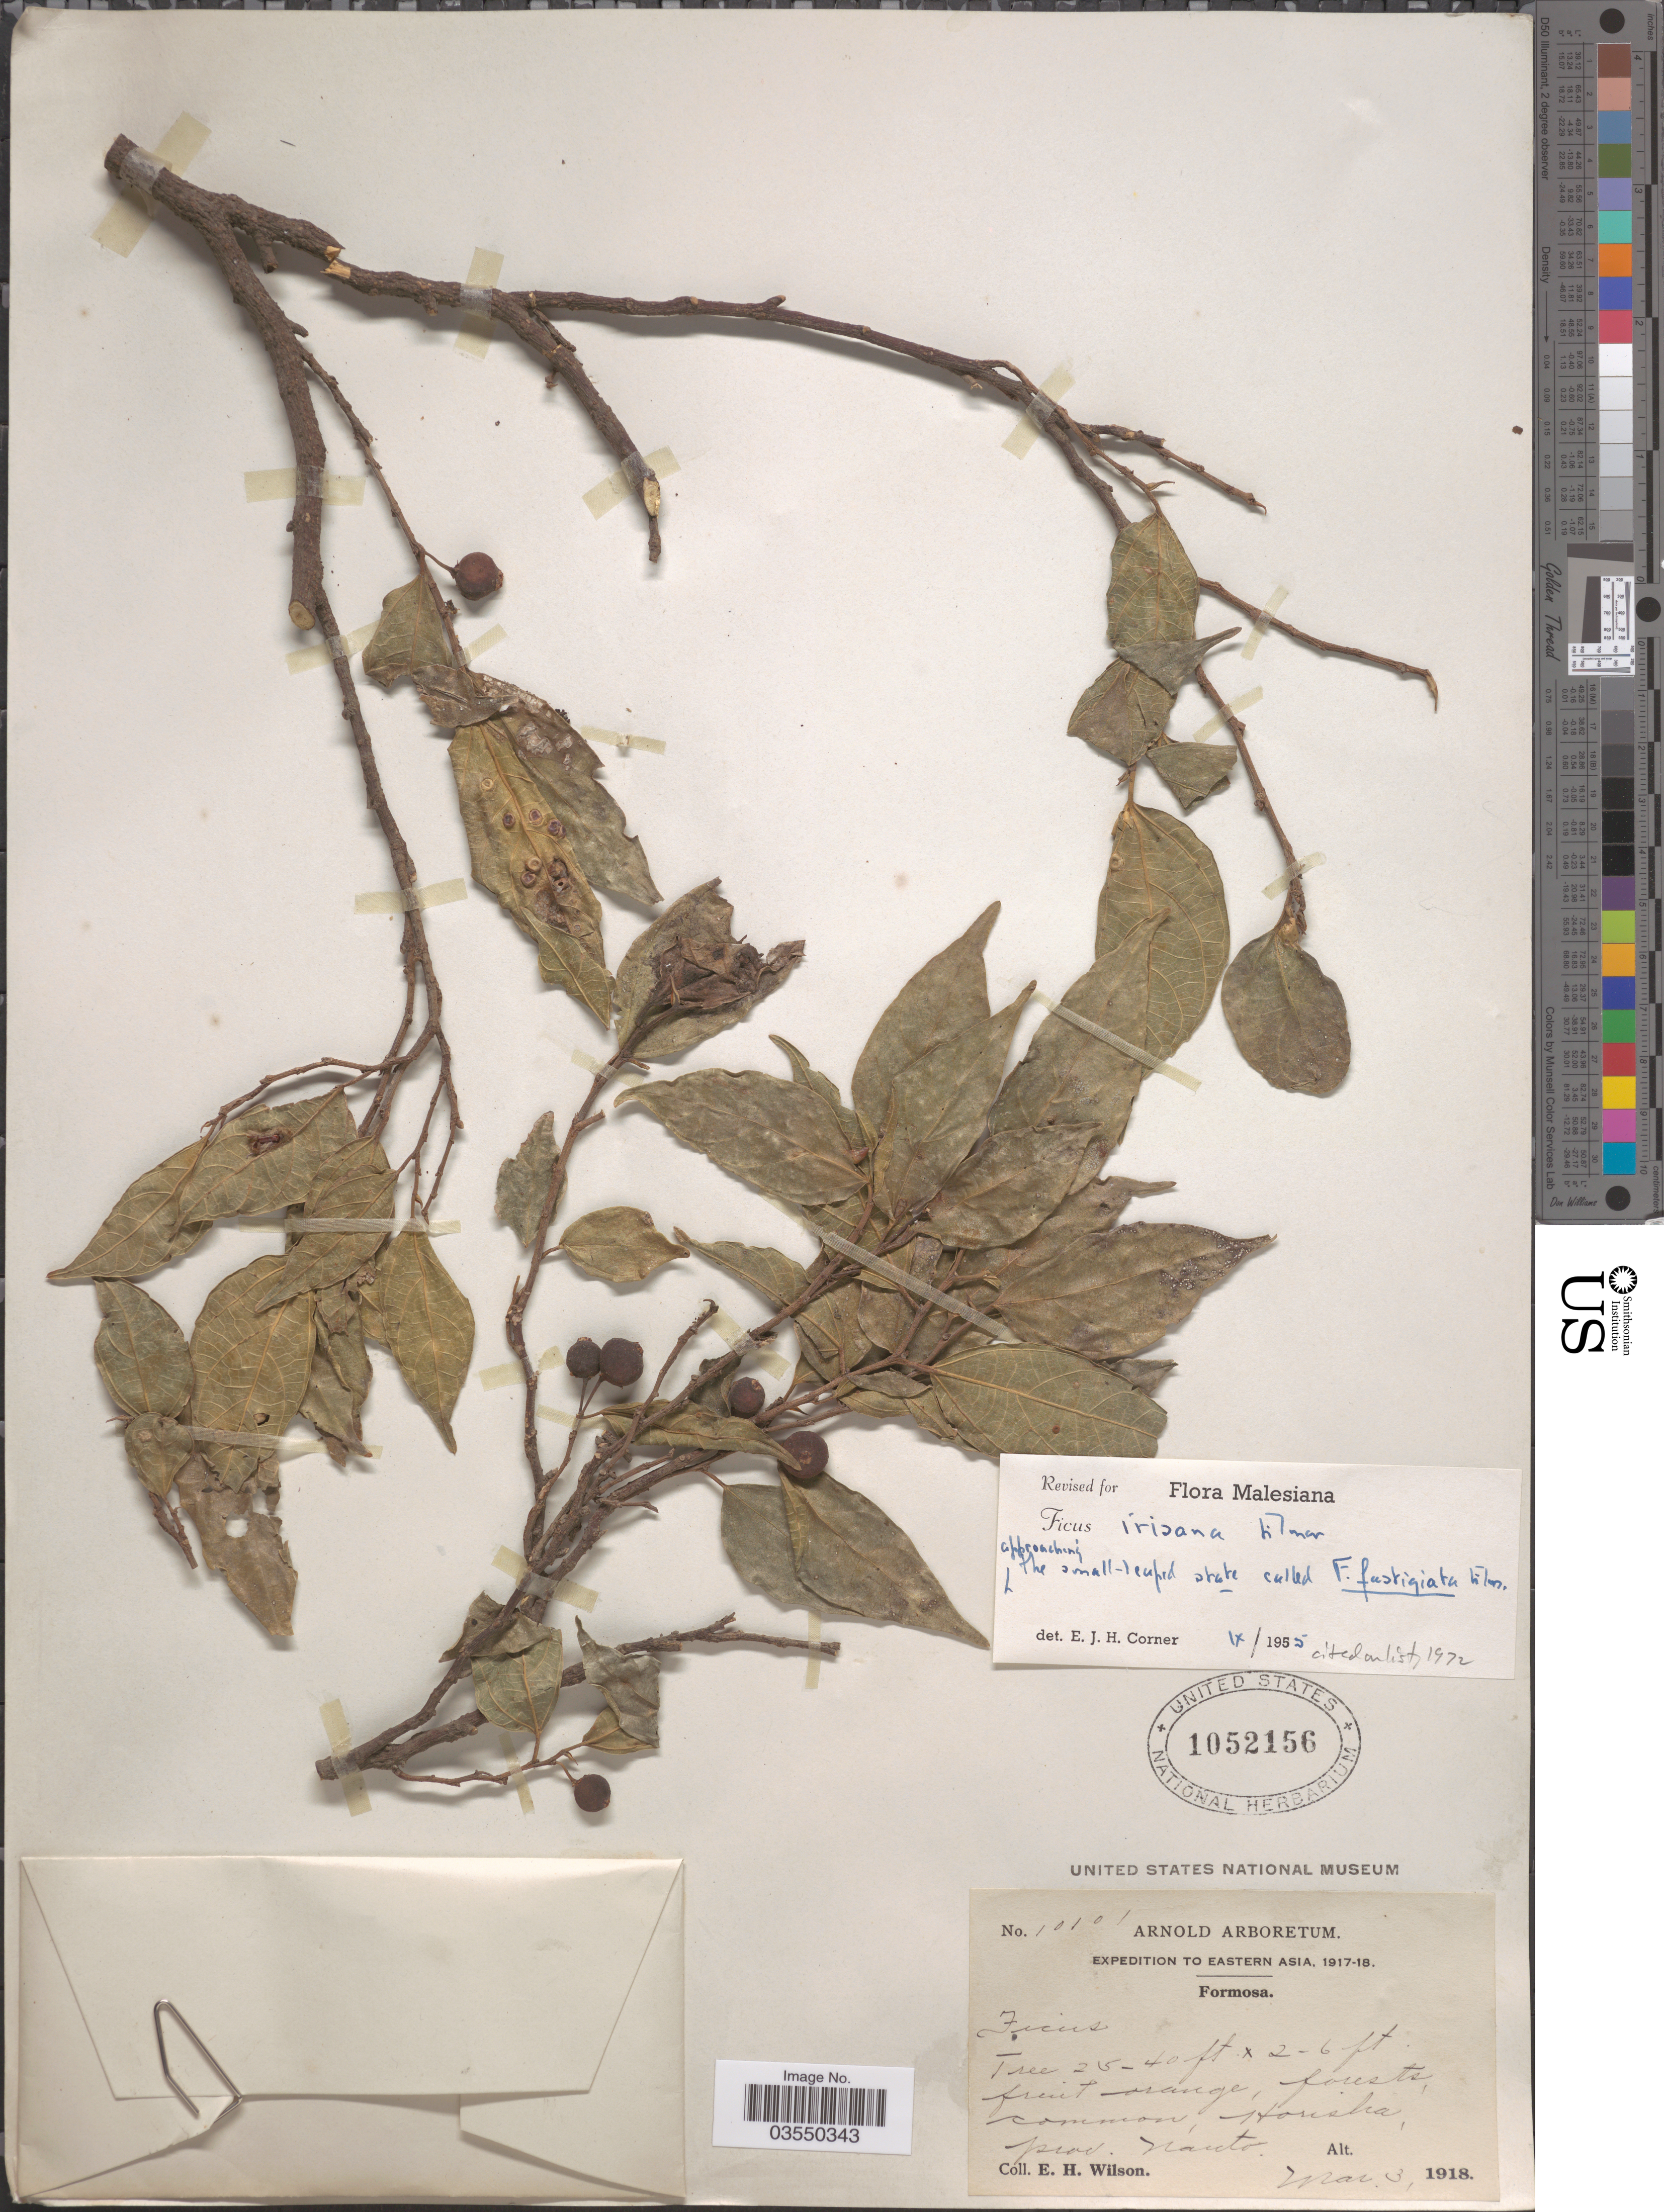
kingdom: Plantae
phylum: Tracheophyta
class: Magnoliopsida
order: Rosales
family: Moraceae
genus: Ficus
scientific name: Ficus irisana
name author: Elmer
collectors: E. Wilson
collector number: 10101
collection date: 1918-03-03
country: Taiwan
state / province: Nantou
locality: Eastern Asia. Formosa. Horisha*, prov. Nanto.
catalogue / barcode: US 1052156